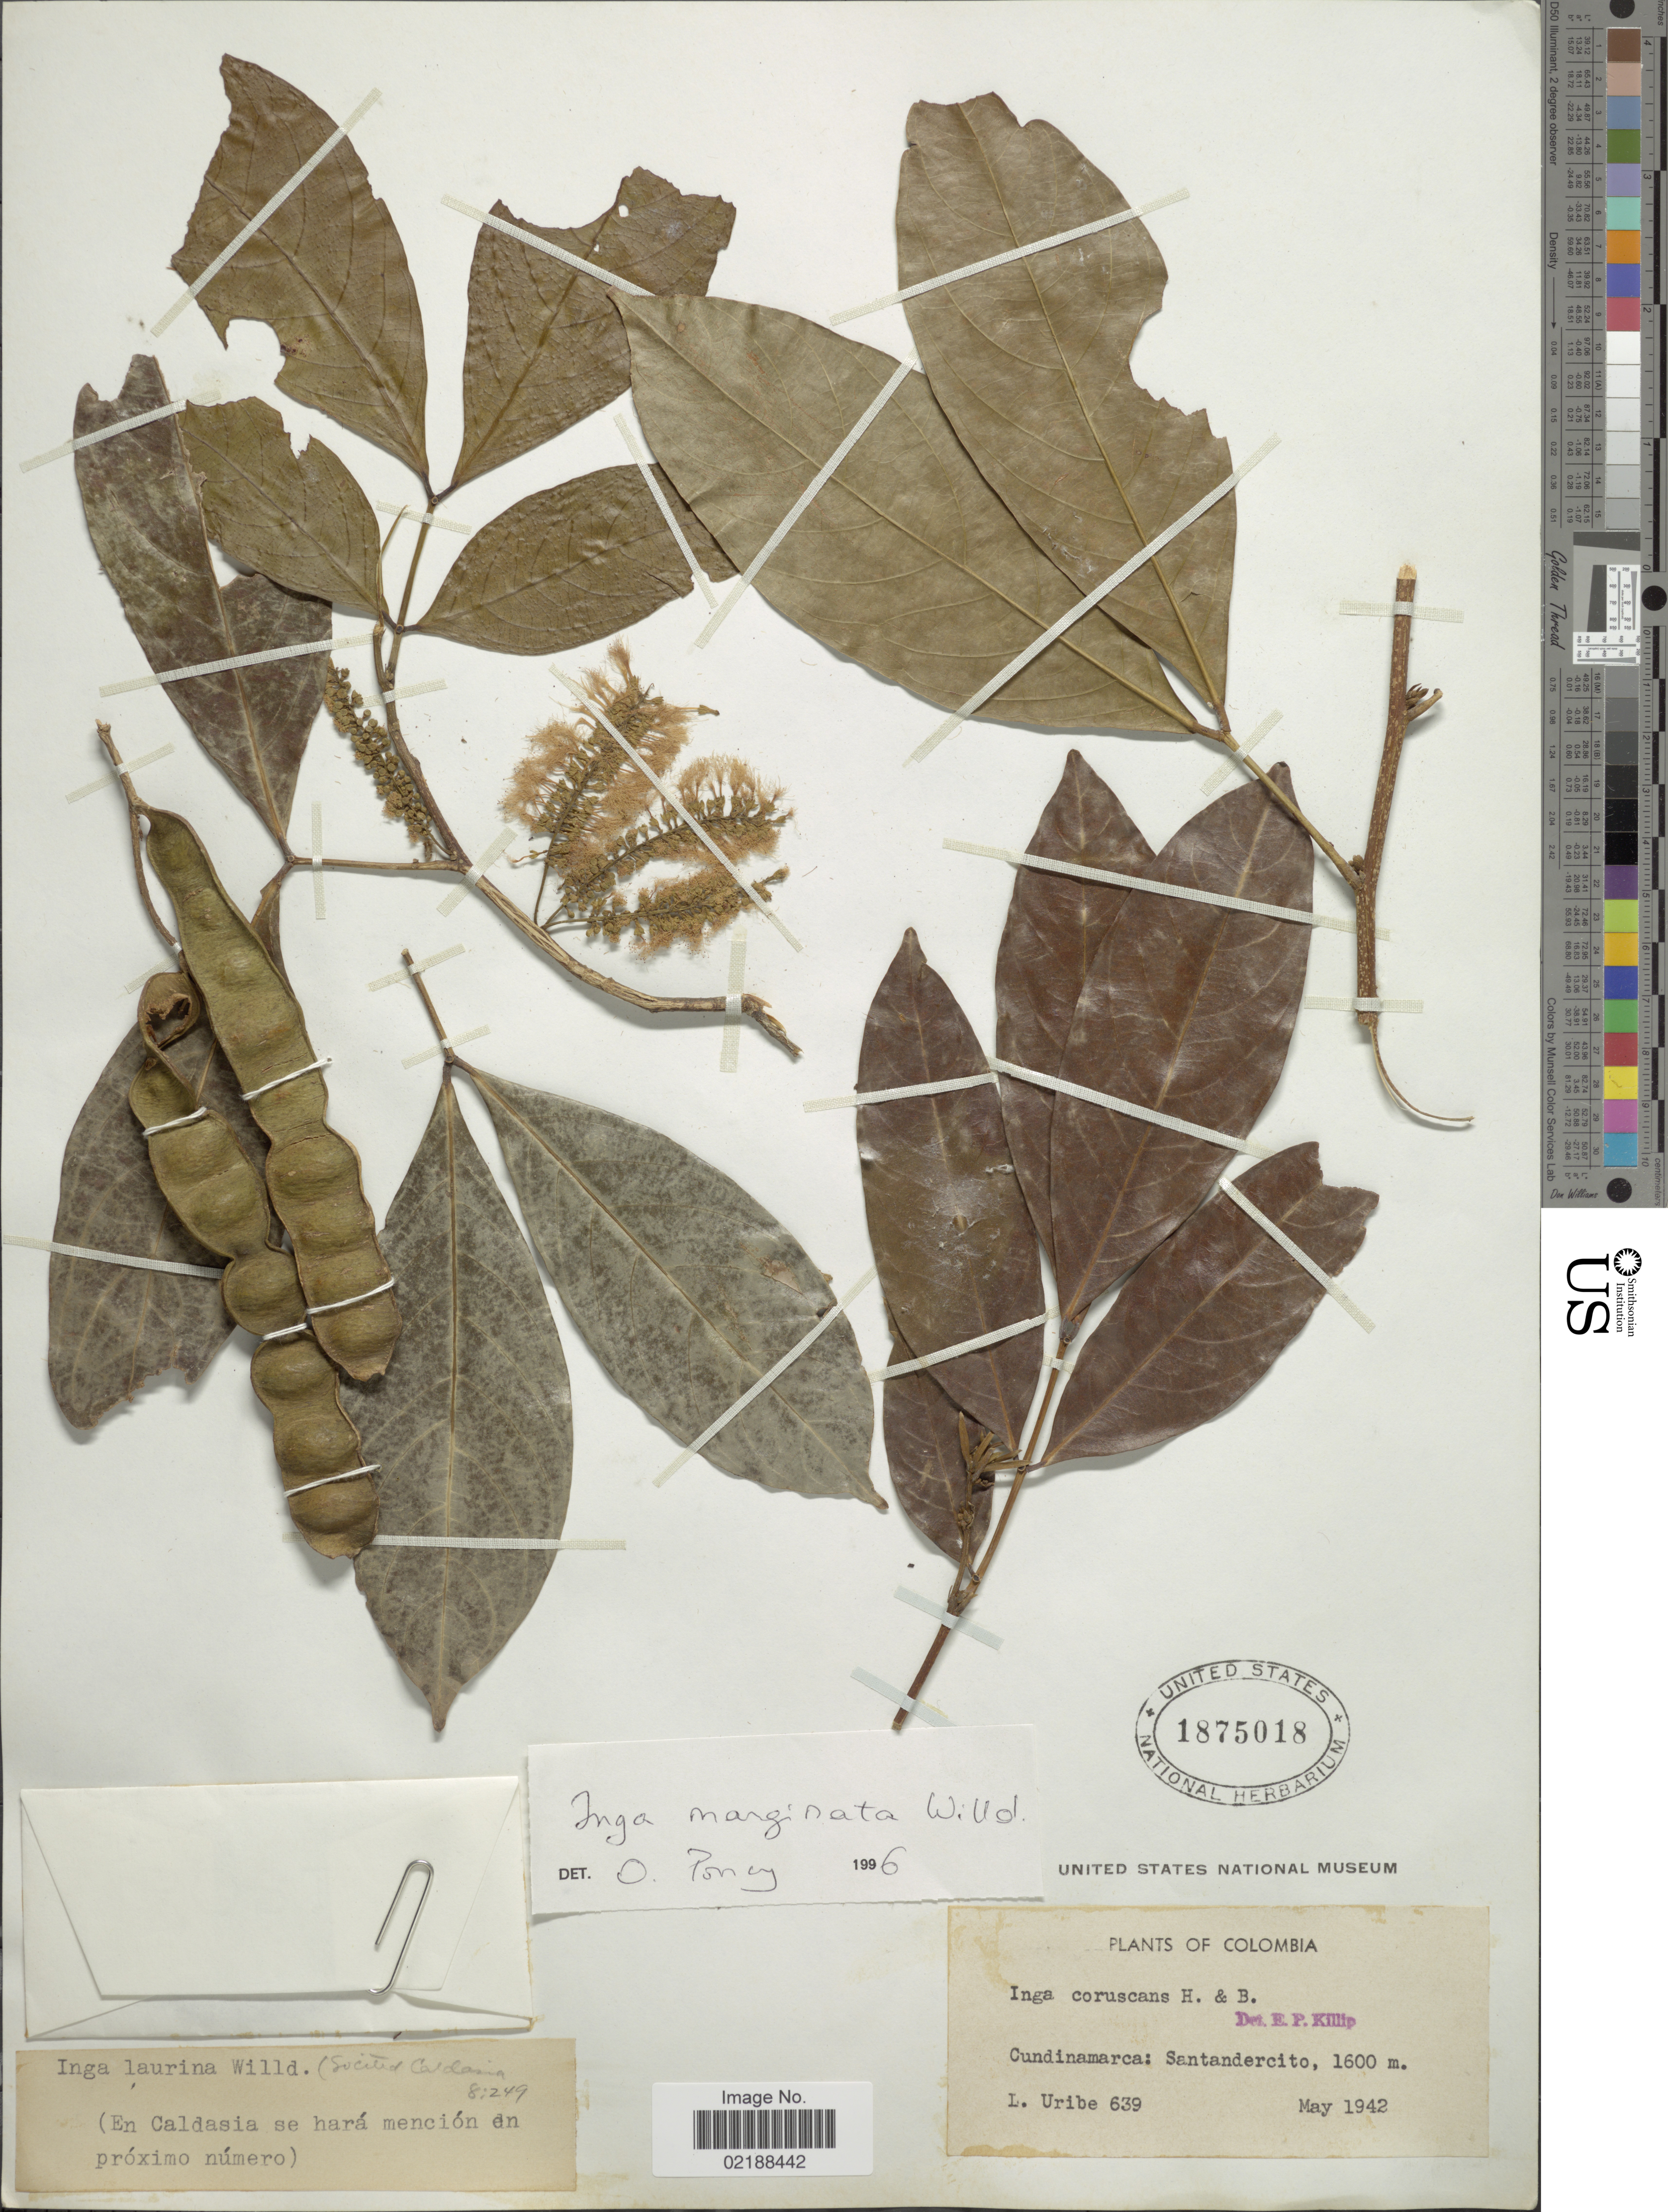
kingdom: Plantae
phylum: Tracheophyta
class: Magnoliopsida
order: Fabales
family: Fabaceae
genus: Inga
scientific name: Inga marginata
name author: Willd.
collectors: L. Uribe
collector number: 639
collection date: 1942-05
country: Colombia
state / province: Cundinamarca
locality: Santandercito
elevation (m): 1600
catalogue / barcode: US 1875018